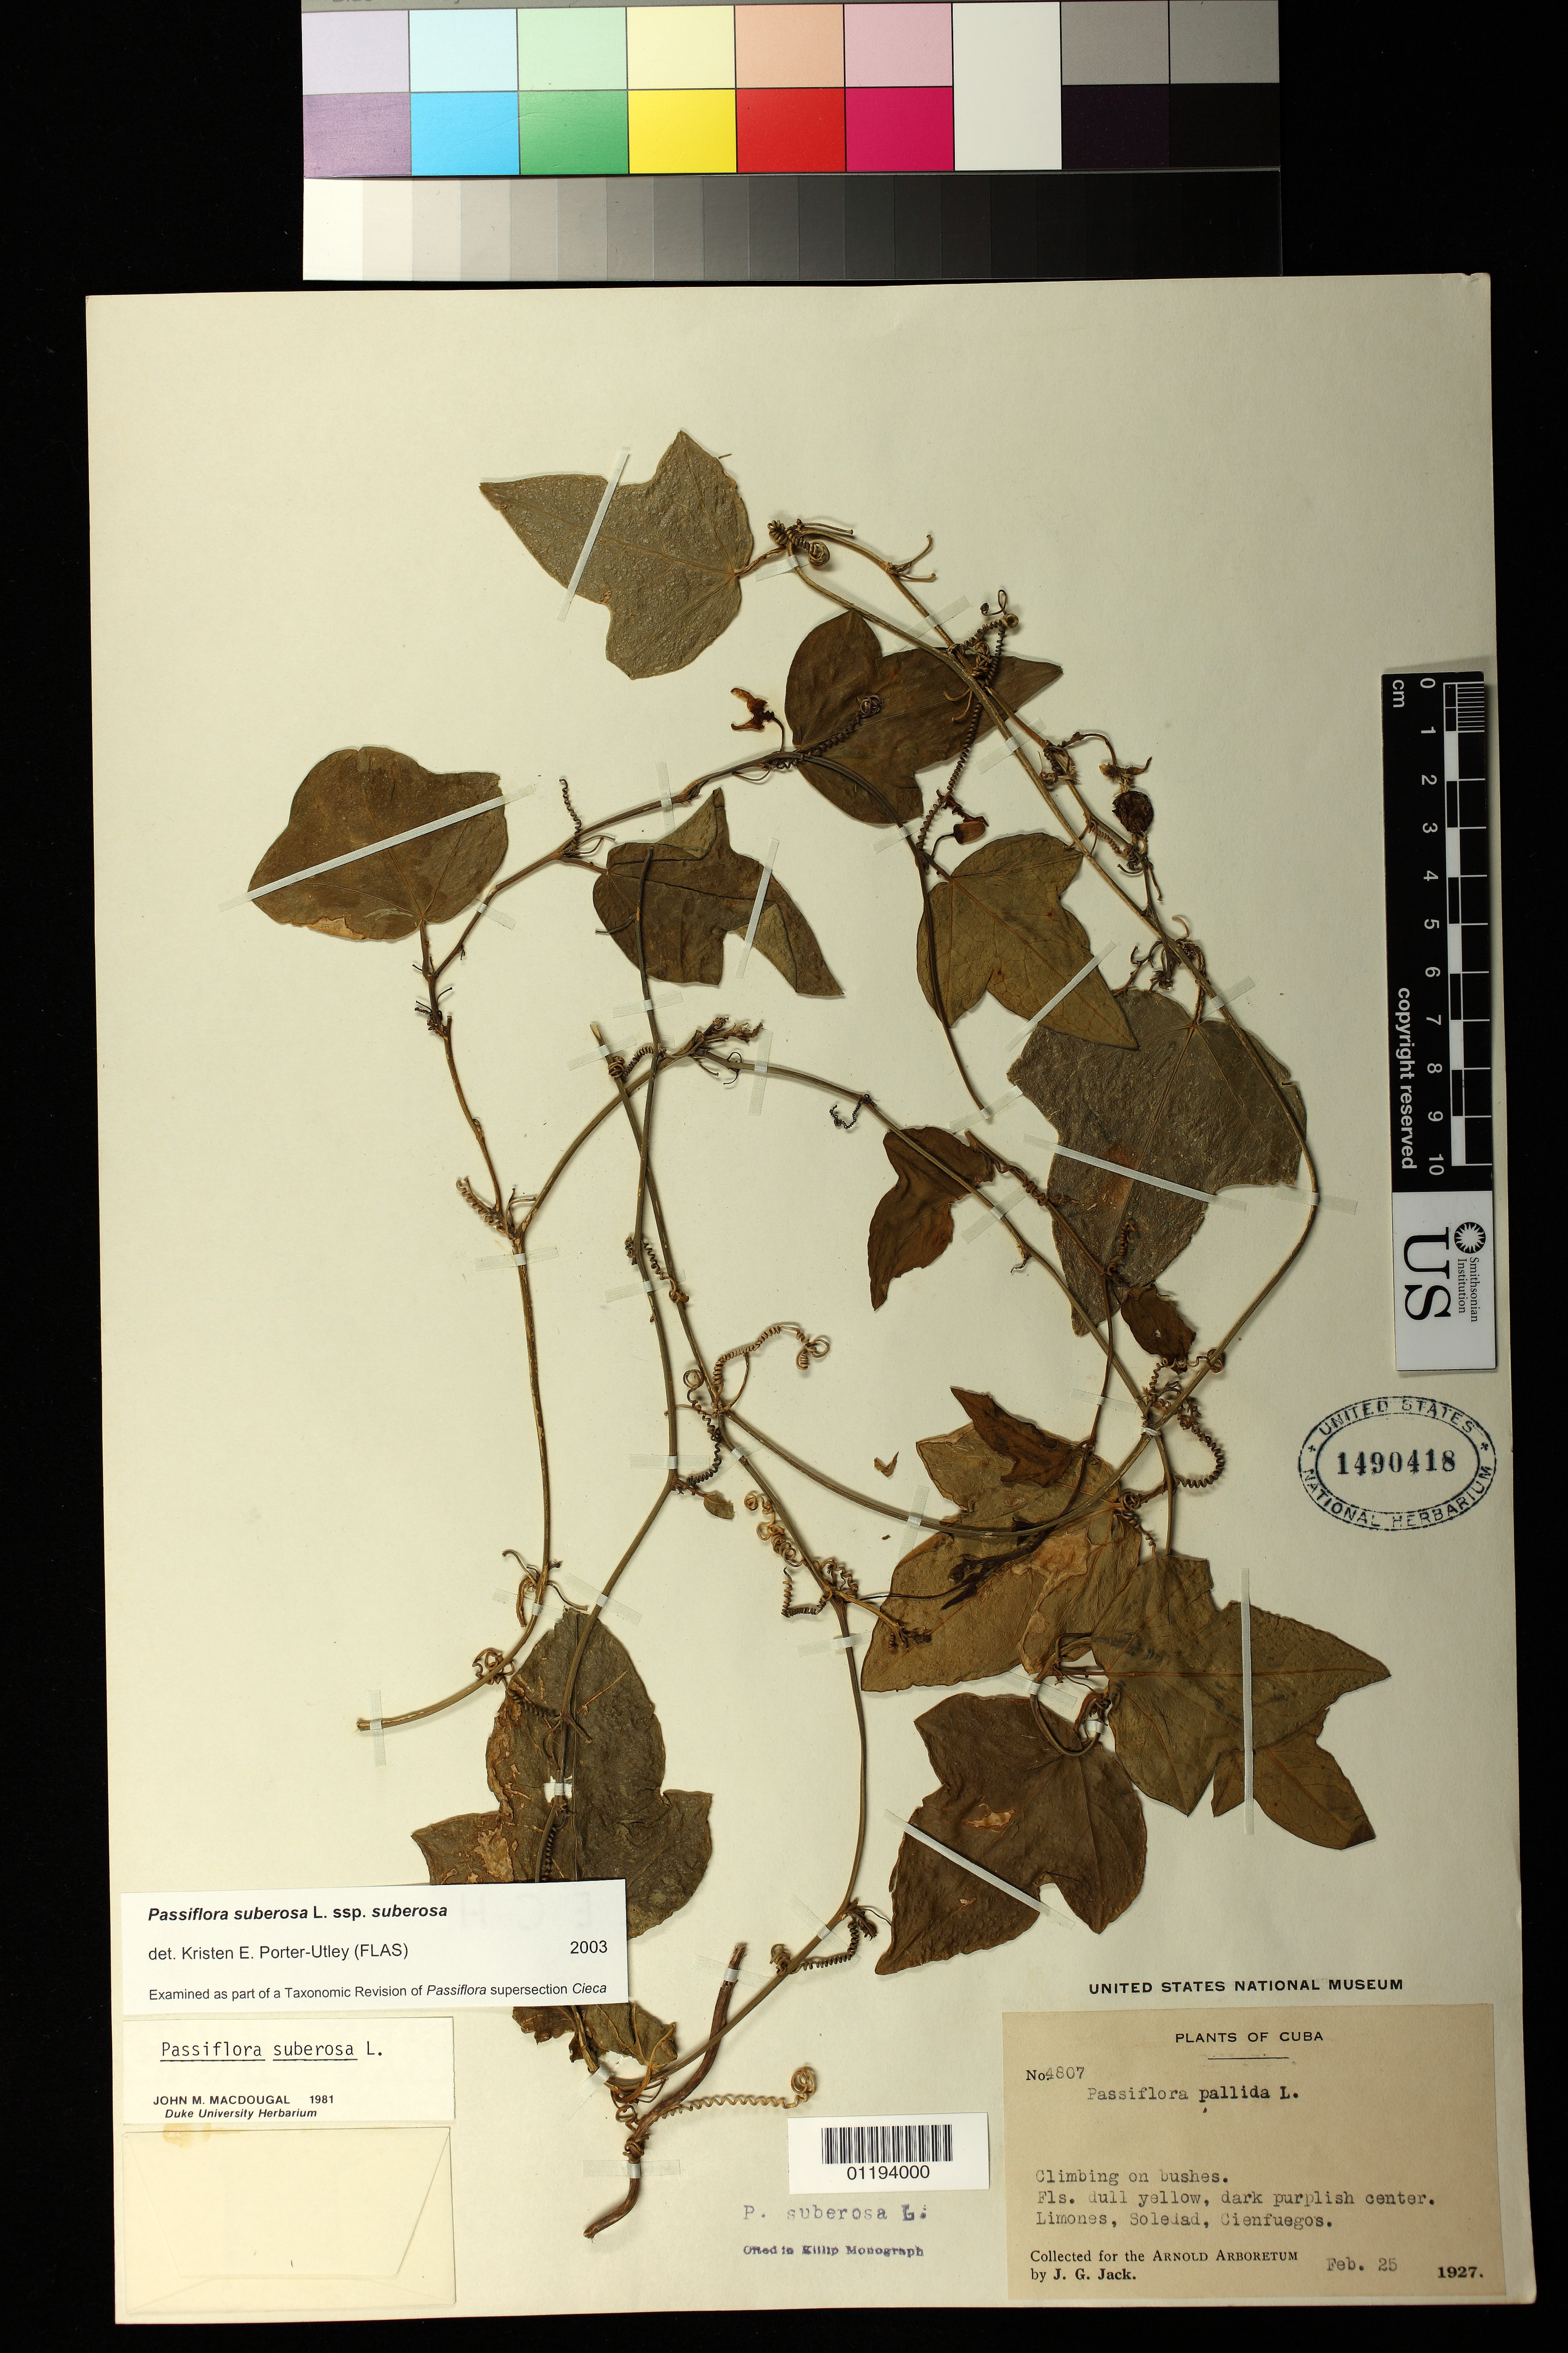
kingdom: Plantae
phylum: Tracheophyta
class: Magnoliopsida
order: Malpighiales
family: Passifloraceae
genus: Passiflora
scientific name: Passiflora suberosa subsp. suberosa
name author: L.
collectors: J. G. Jack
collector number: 4807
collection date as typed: Feb 25 1927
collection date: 1927-02-25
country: Cuba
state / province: Cienfuegos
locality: Limones, Soledad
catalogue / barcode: US 1490418